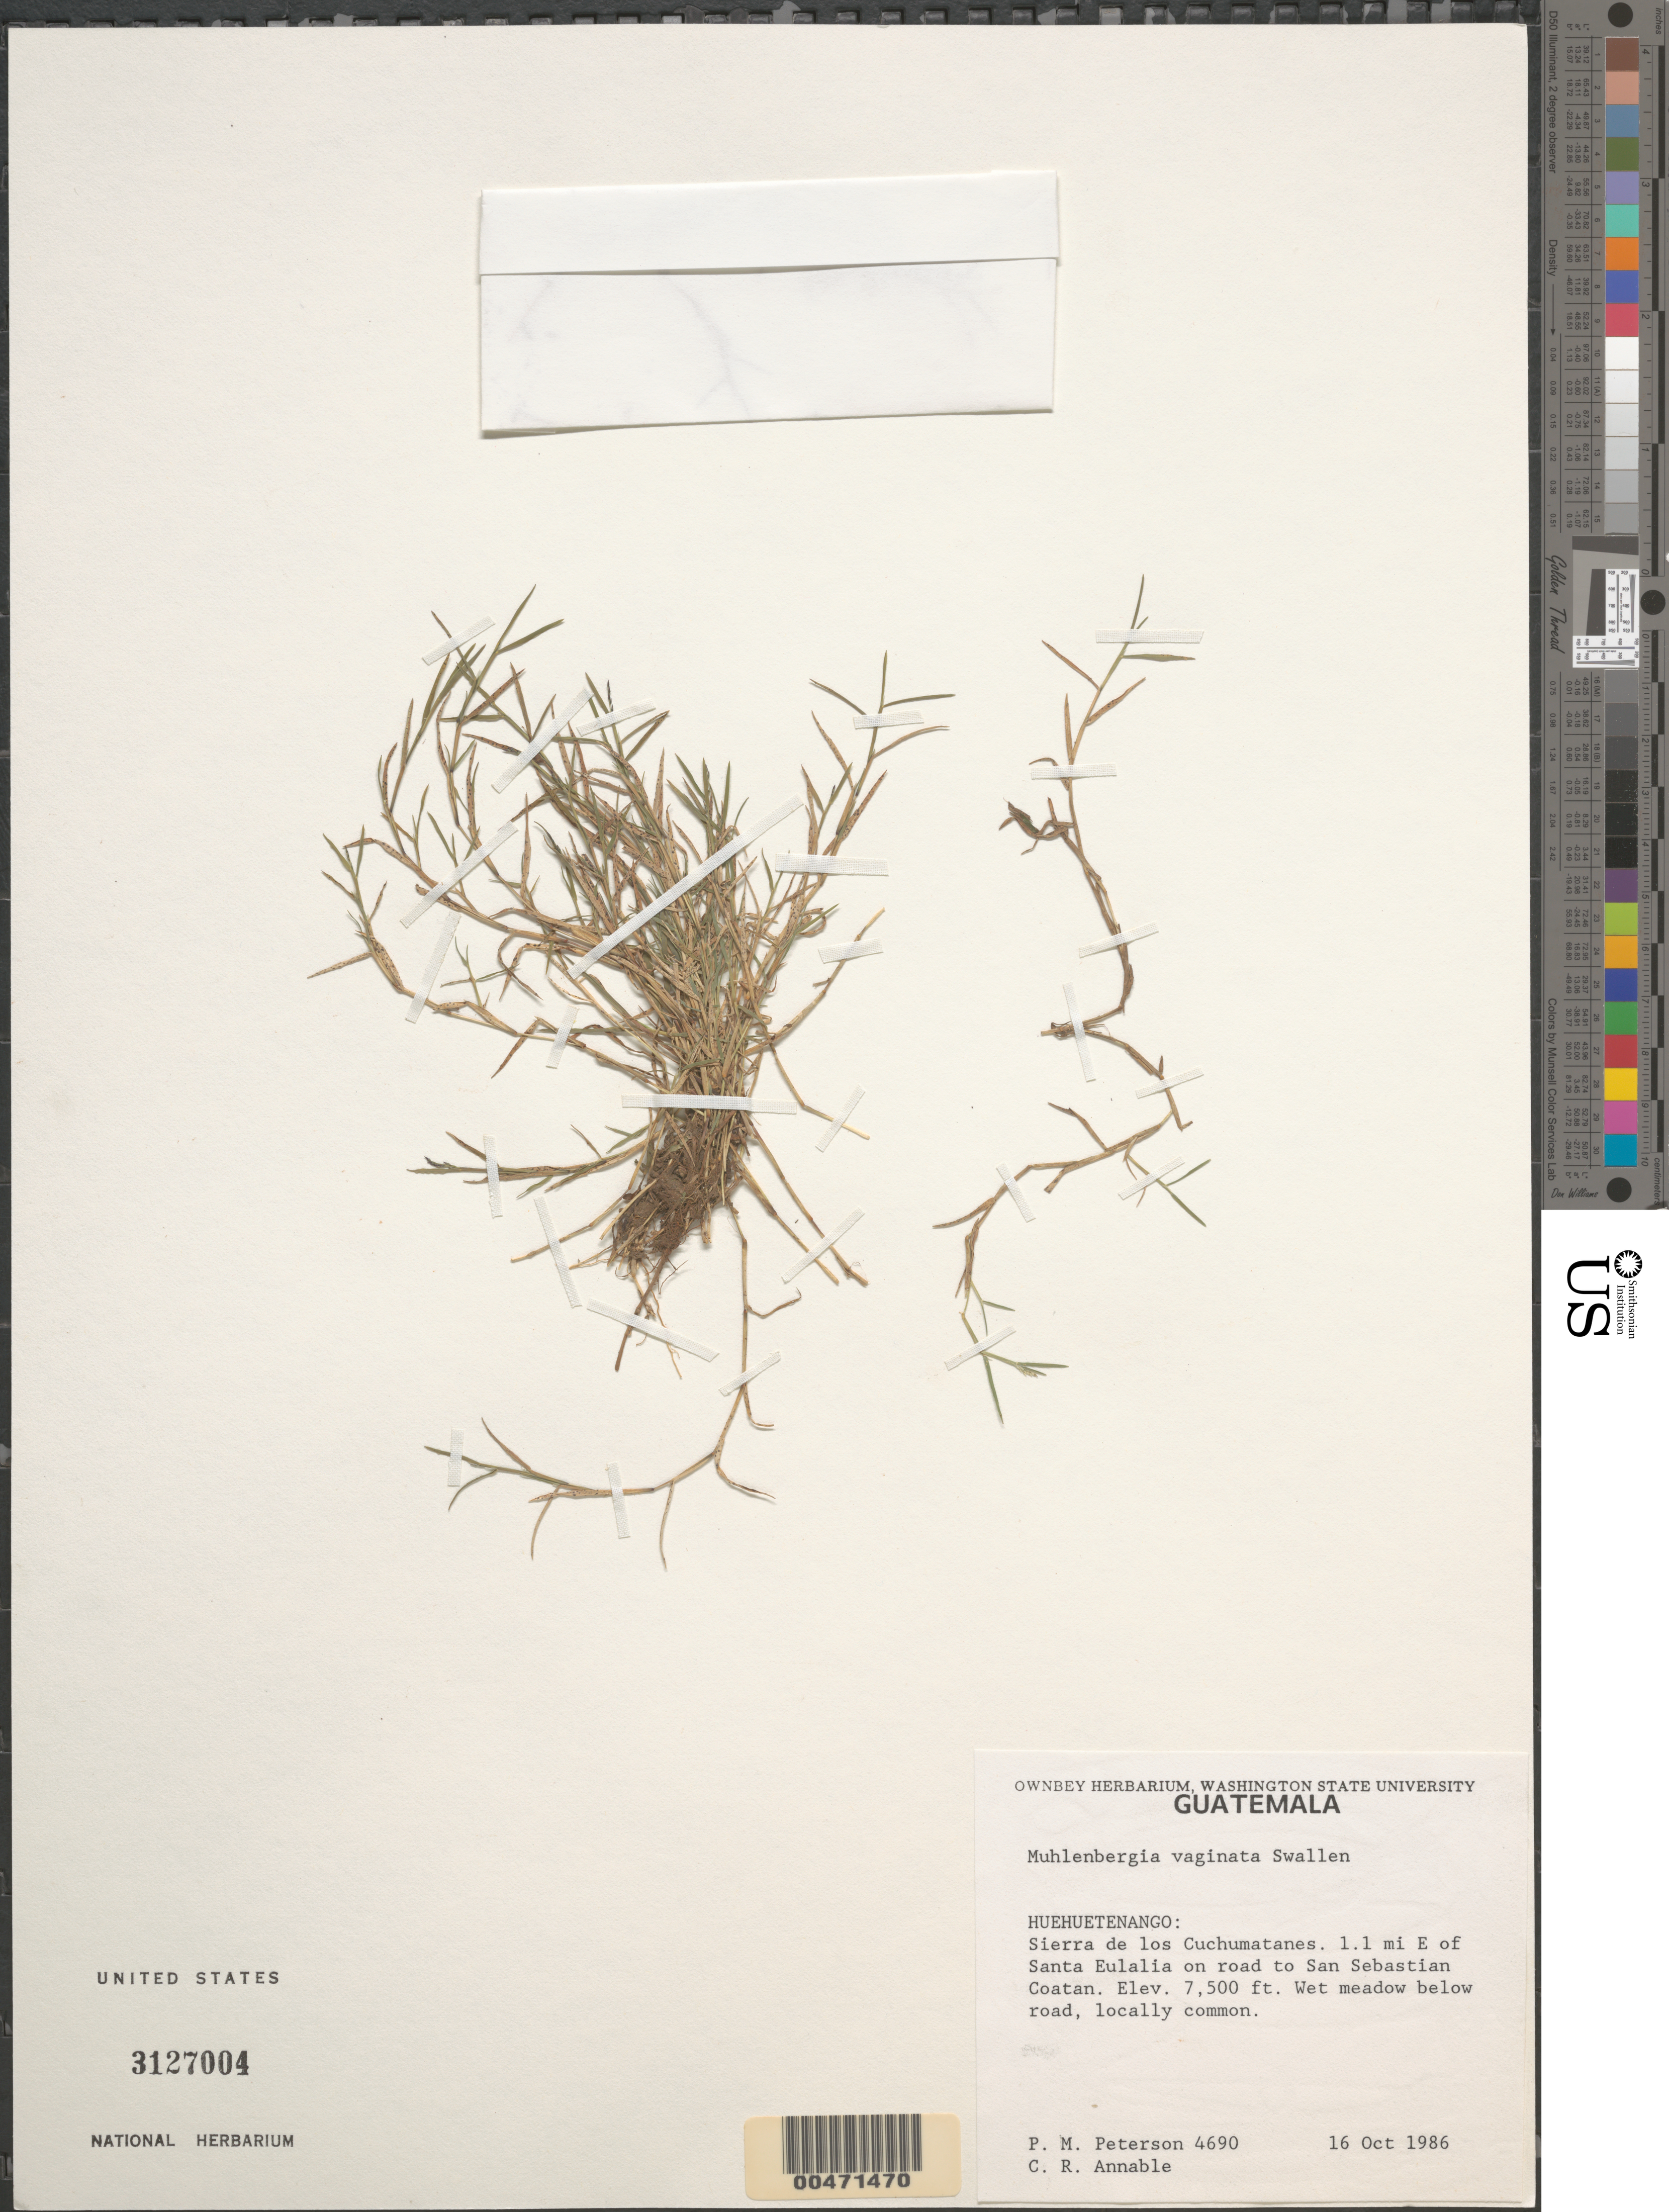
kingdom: Plantae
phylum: Tracheophyta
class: Liliopsida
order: Poales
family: Poaceae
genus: Muhlenbergia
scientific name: Muhlenbergia vaginata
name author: Swallen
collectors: P. M. Peterson & C. R. Annable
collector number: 04690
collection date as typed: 16 Oct 1986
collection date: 1986-10-16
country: Guatemala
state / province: Huehuetenango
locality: Sierra de las Cuchumatanes, 1.7 miles E of Santa Eulalia on road to San Sebastian Coatan.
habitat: Wet meadow below road.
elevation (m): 2286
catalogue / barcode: US 3127004